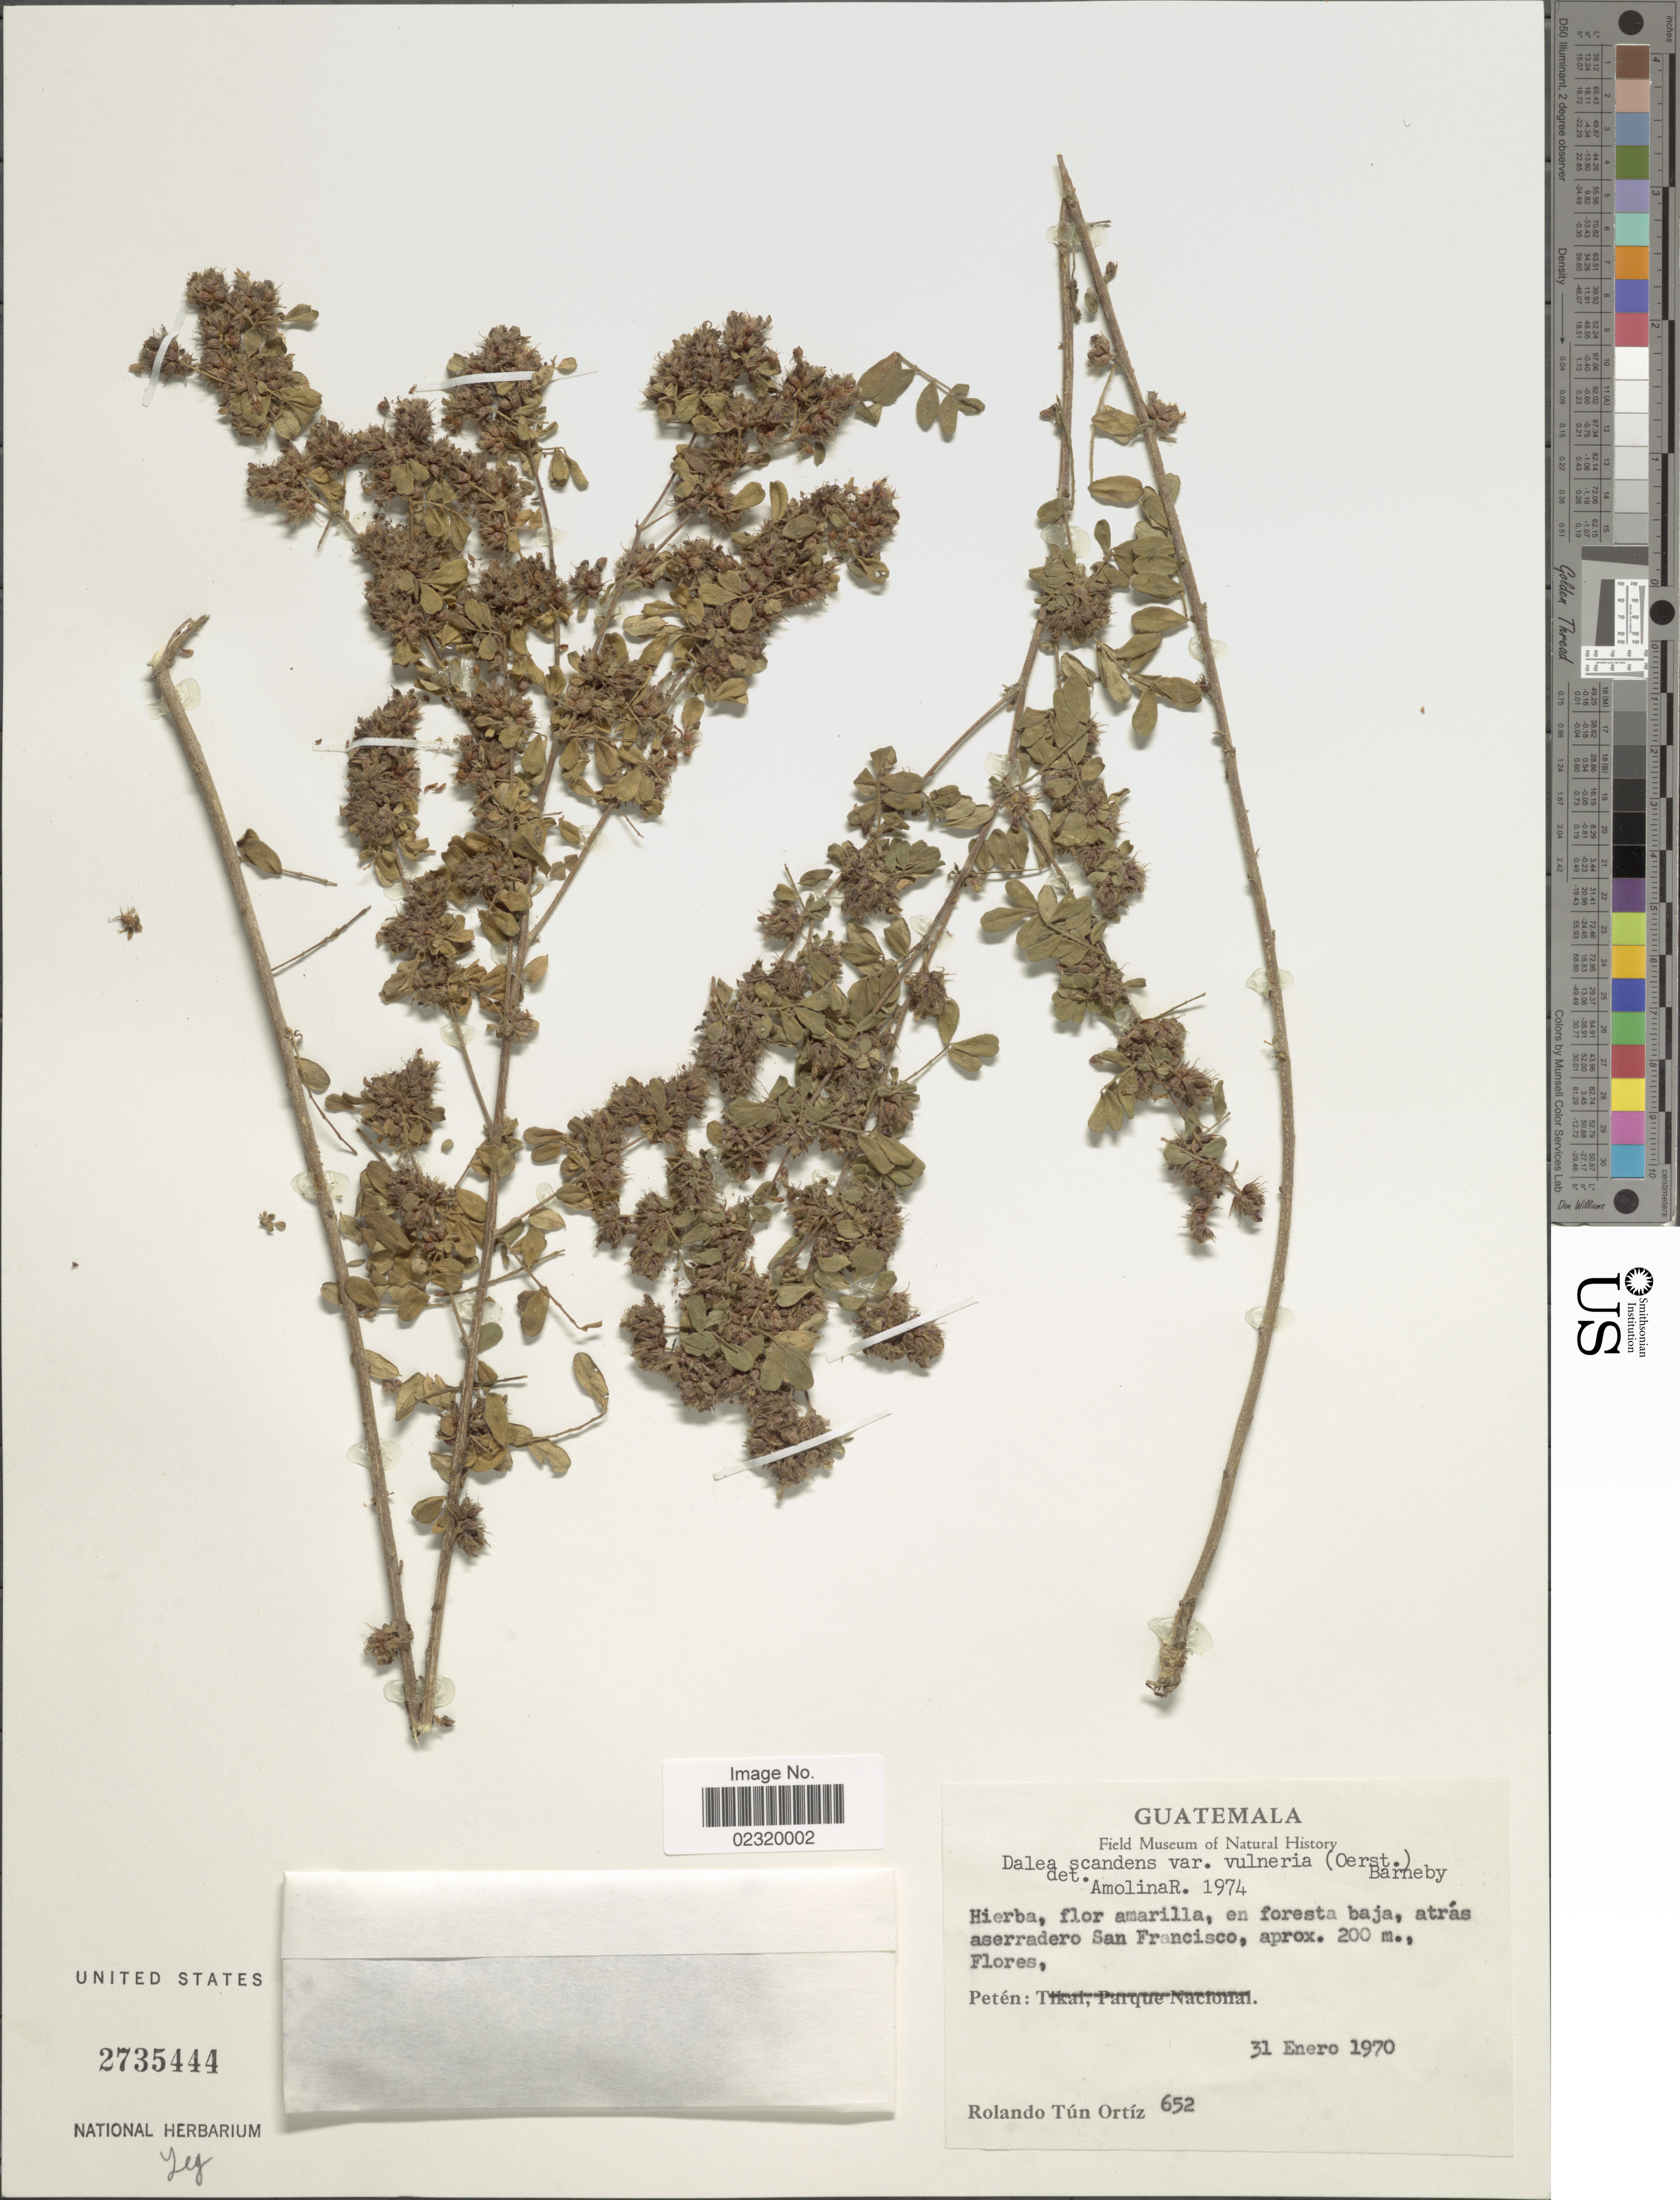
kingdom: Plantae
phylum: Tracheophyta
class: Magnoliopsida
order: Fabales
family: Fabaceae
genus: Dalea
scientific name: Dalea scandens var. vulneraria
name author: (Oerst.) Barneby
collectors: R. T. Ortíz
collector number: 652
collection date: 1970-01-31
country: Guatemala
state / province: El Petén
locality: Atras aserradero San Francisco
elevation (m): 200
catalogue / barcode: US 2735444